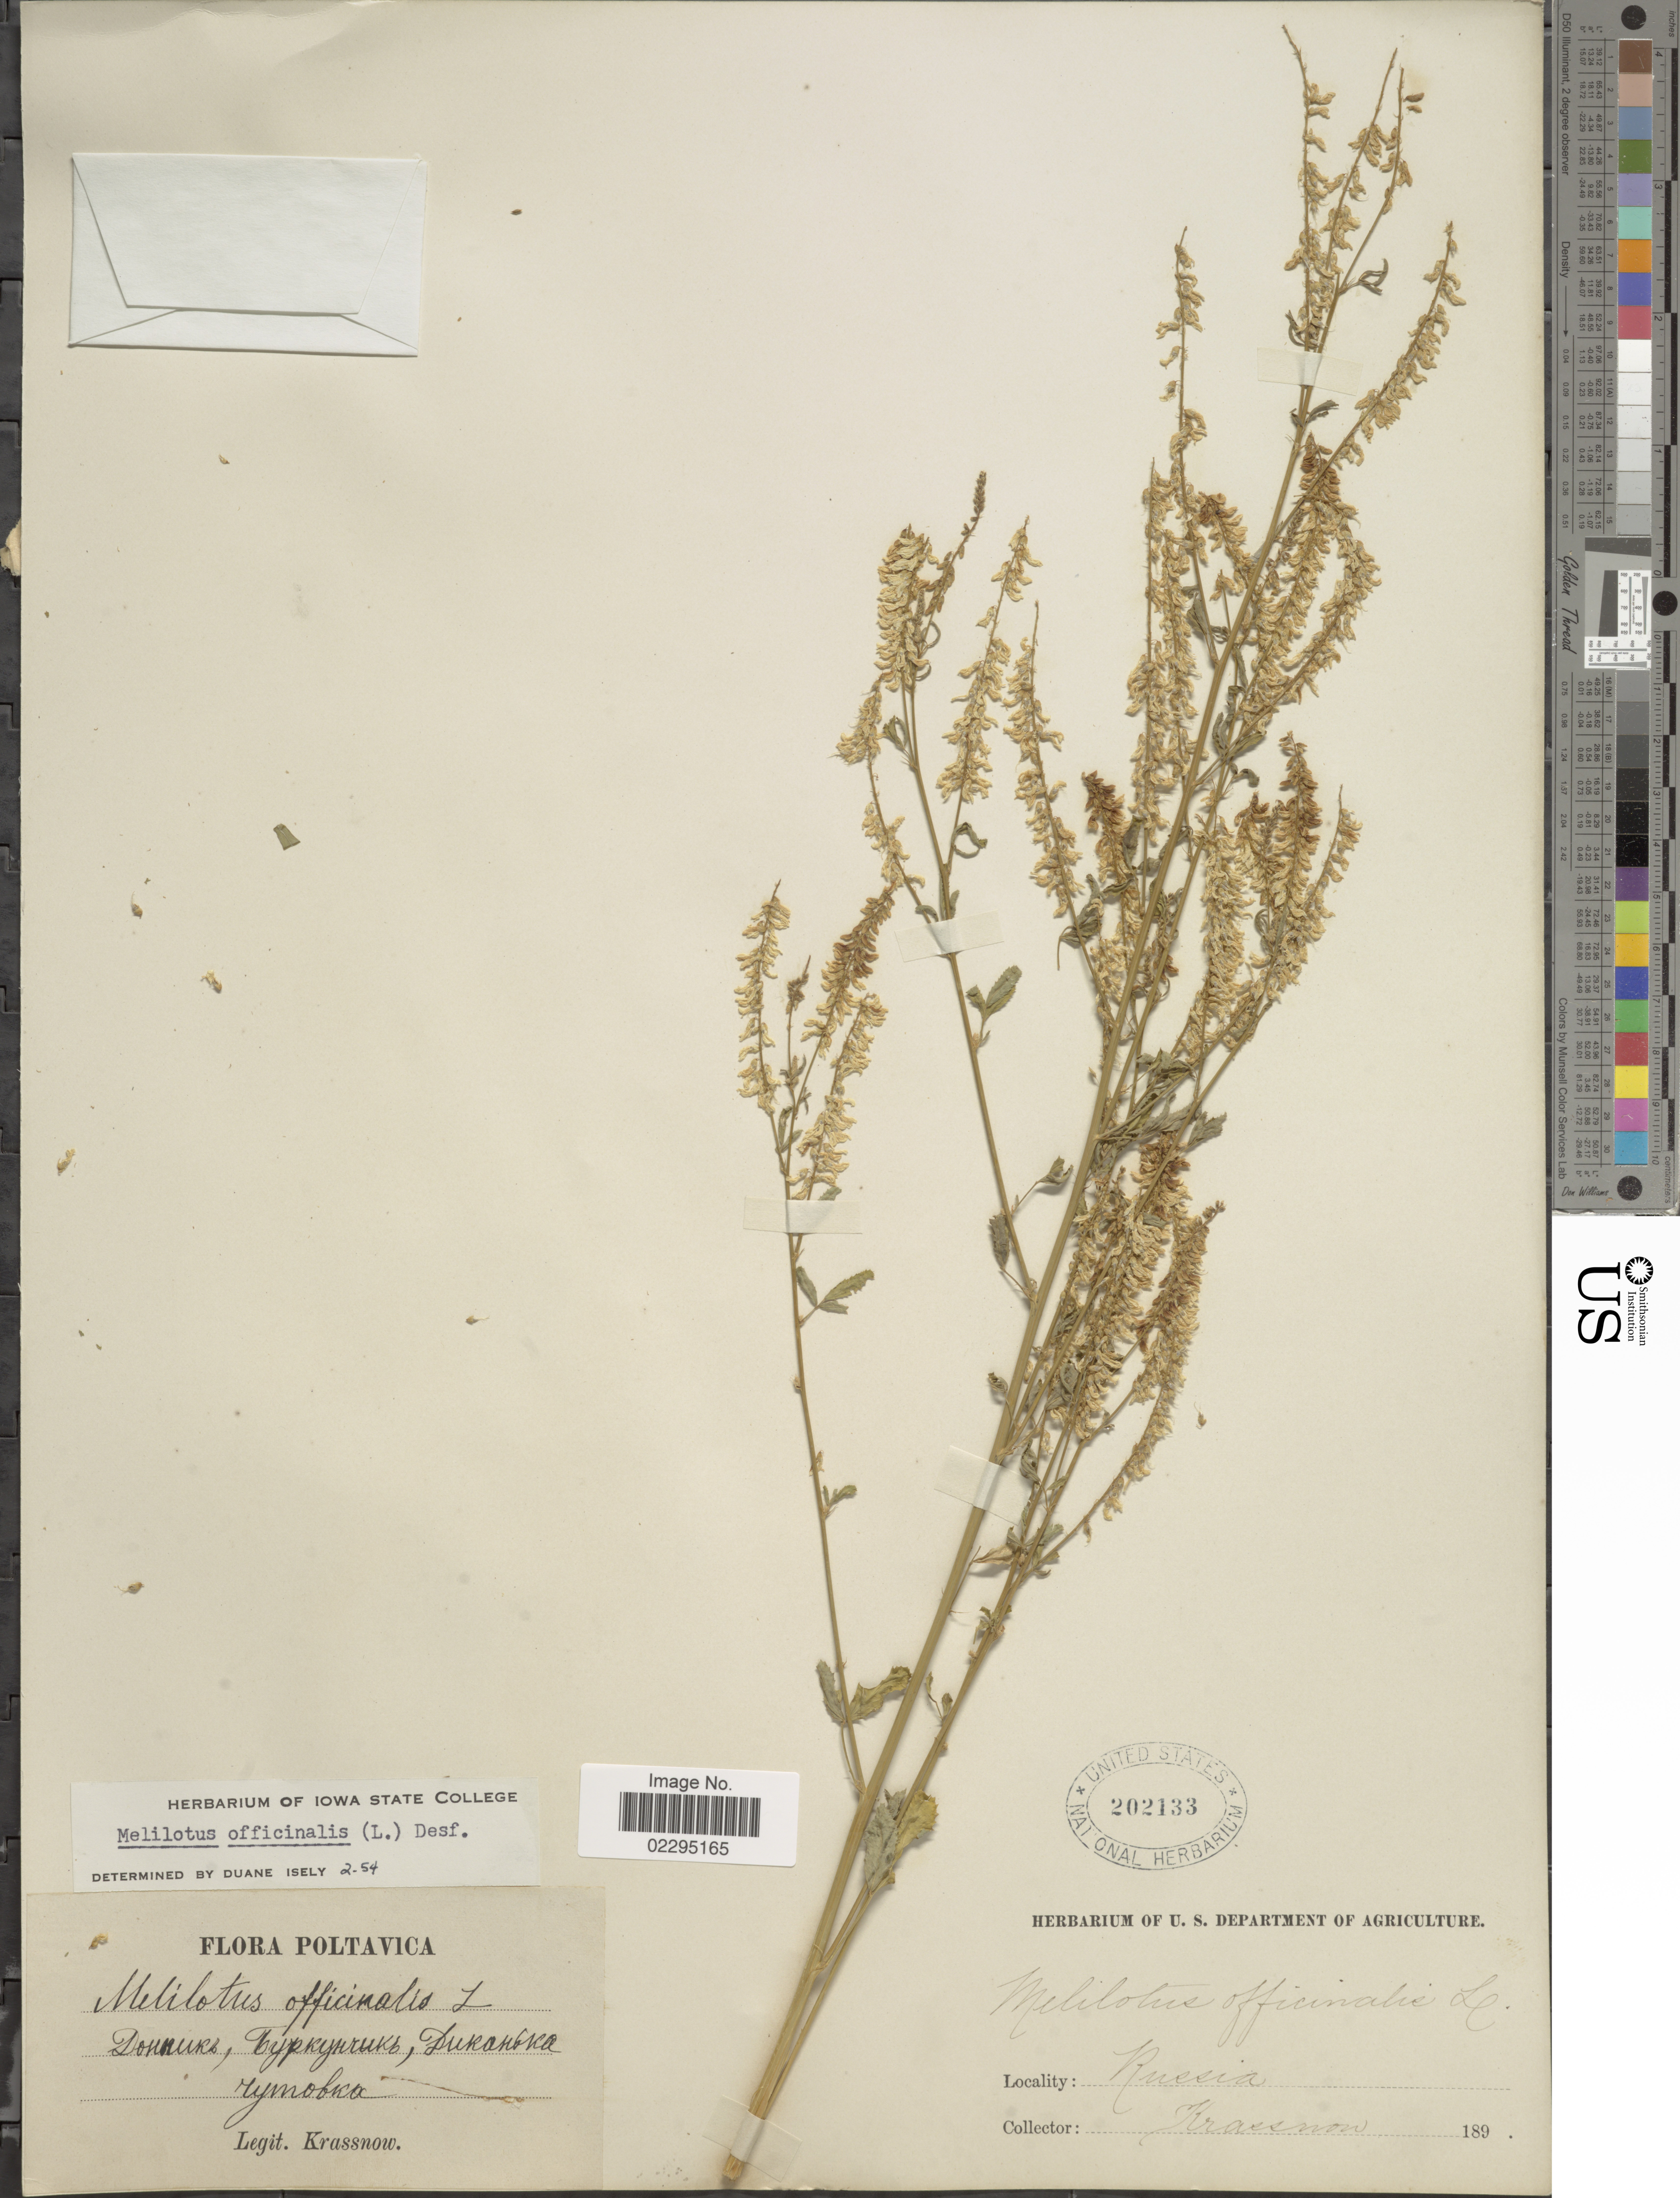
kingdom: Plantae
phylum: Tracheophyta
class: Magnoliopsida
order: Fabales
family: Fabaceae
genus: Melilotus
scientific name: Melilotus officinalis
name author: (L.) Lam.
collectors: -. Krassnow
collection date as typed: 189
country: Ukraine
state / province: Poltava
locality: Donnik, Burgunchik, Dykanka, Chutovka.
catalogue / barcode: US 202133